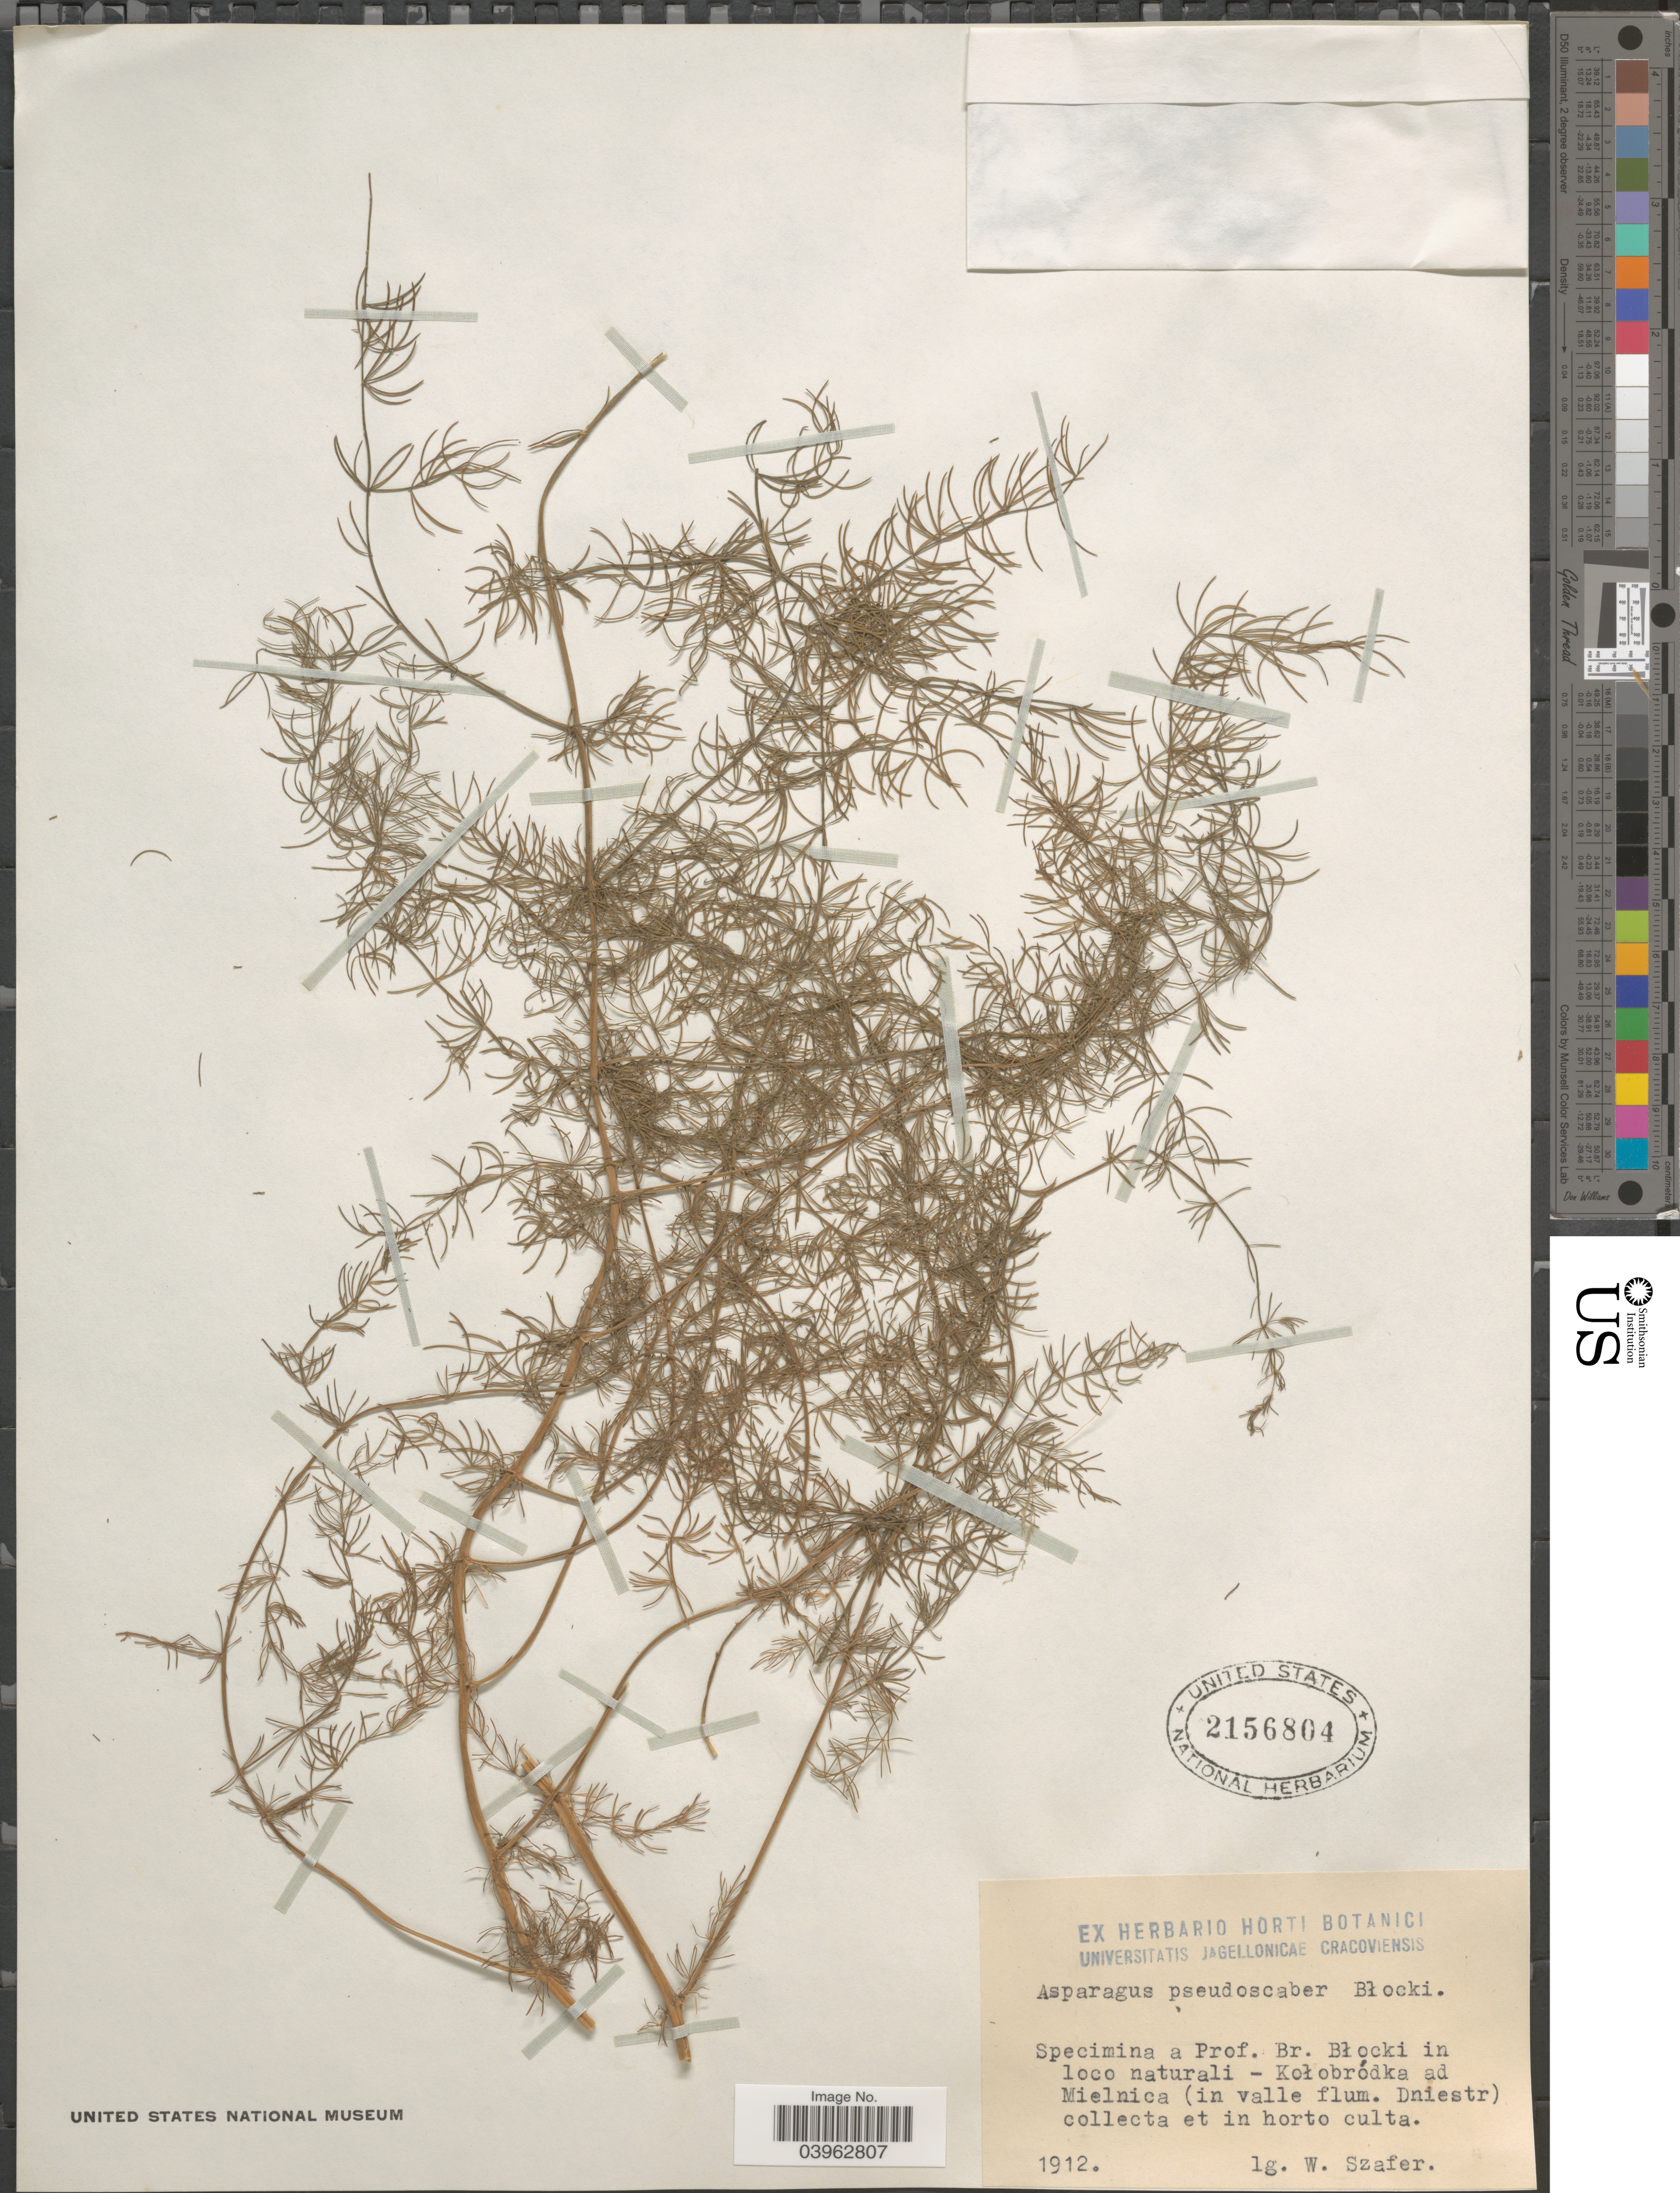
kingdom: Plantae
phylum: Tracheophyta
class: Liliopsida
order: Asparagales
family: Asparagaceae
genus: Asparagus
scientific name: Asparagus pseudoscaber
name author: Grecescu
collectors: W. Szafer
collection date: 1912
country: Poland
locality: In loco naturali - Kolobródka ad Mielnica (in valle flum. Dniestr) collecta et in horto culta.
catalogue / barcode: US 2156804